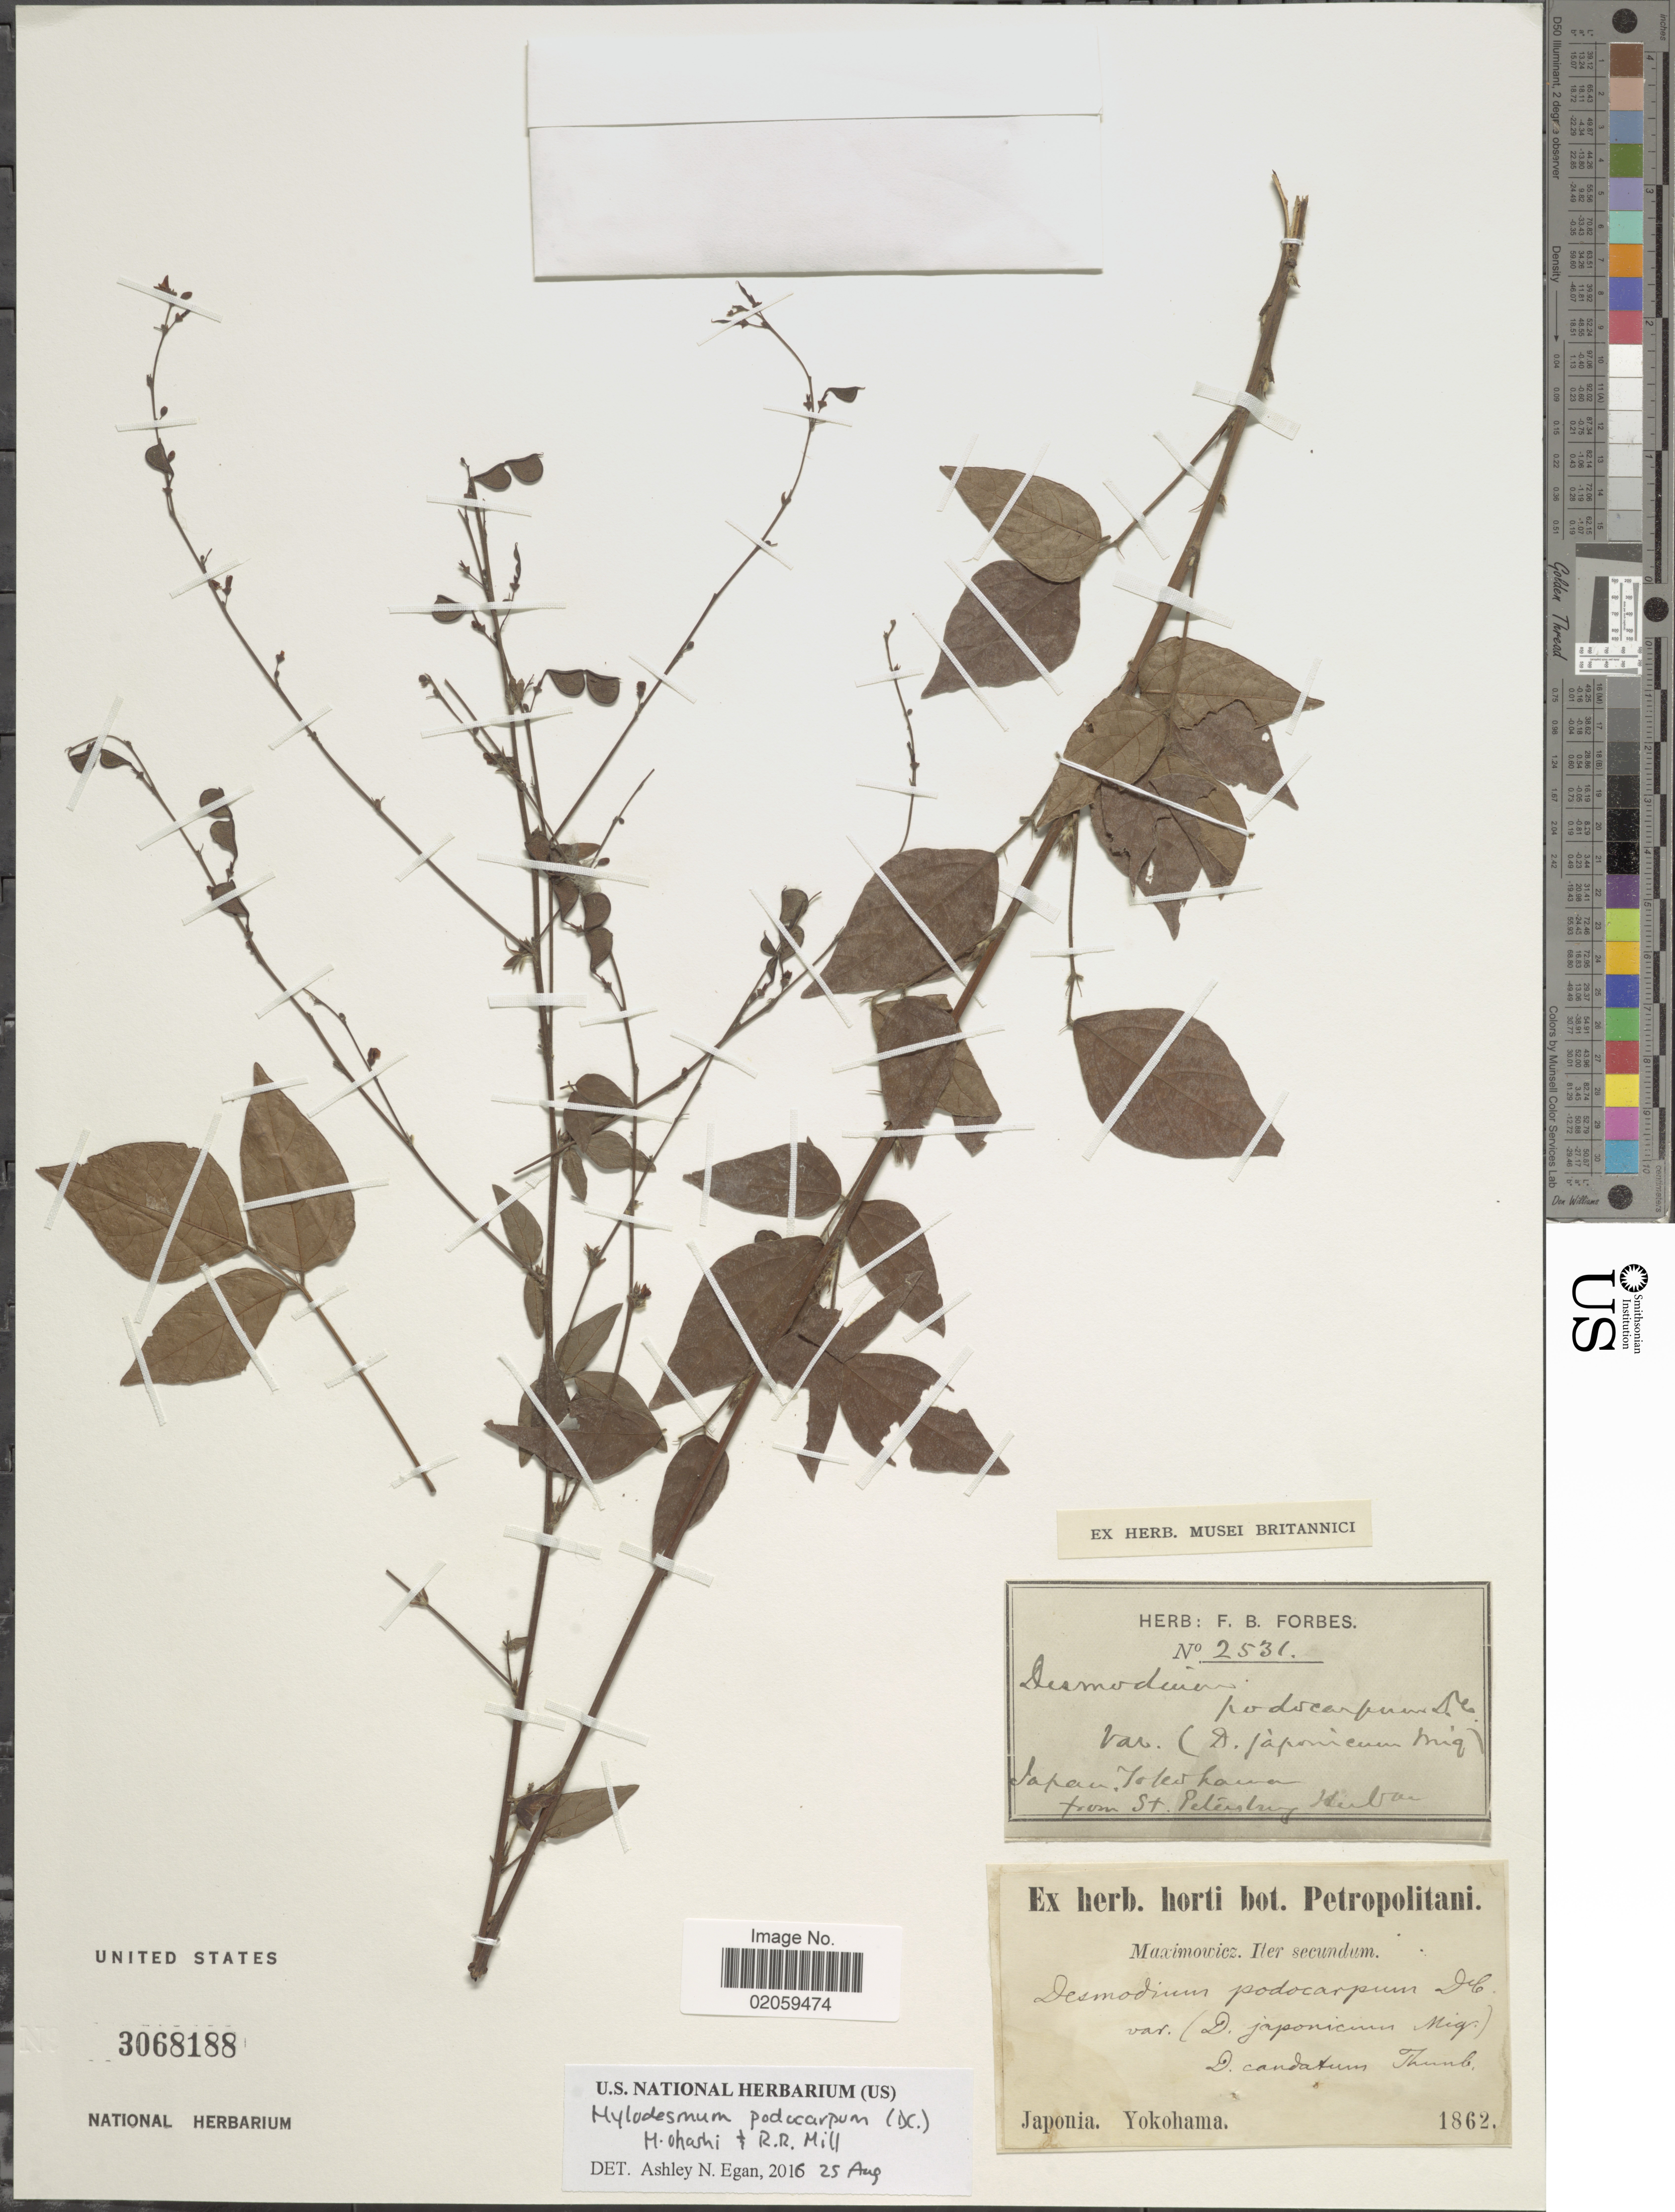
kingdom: Plantae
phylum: Tracheophyta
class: Magnoliopsida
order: Fabales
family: Fabaceae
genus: Hylodesmum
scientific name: Hylodesmum podocarpum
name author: (DC.) H. Ohashi & R.R. Mill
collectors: -. Maximowicz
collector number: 2531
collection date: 1862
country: Japan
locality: Yokohama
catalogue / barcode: US 3068188